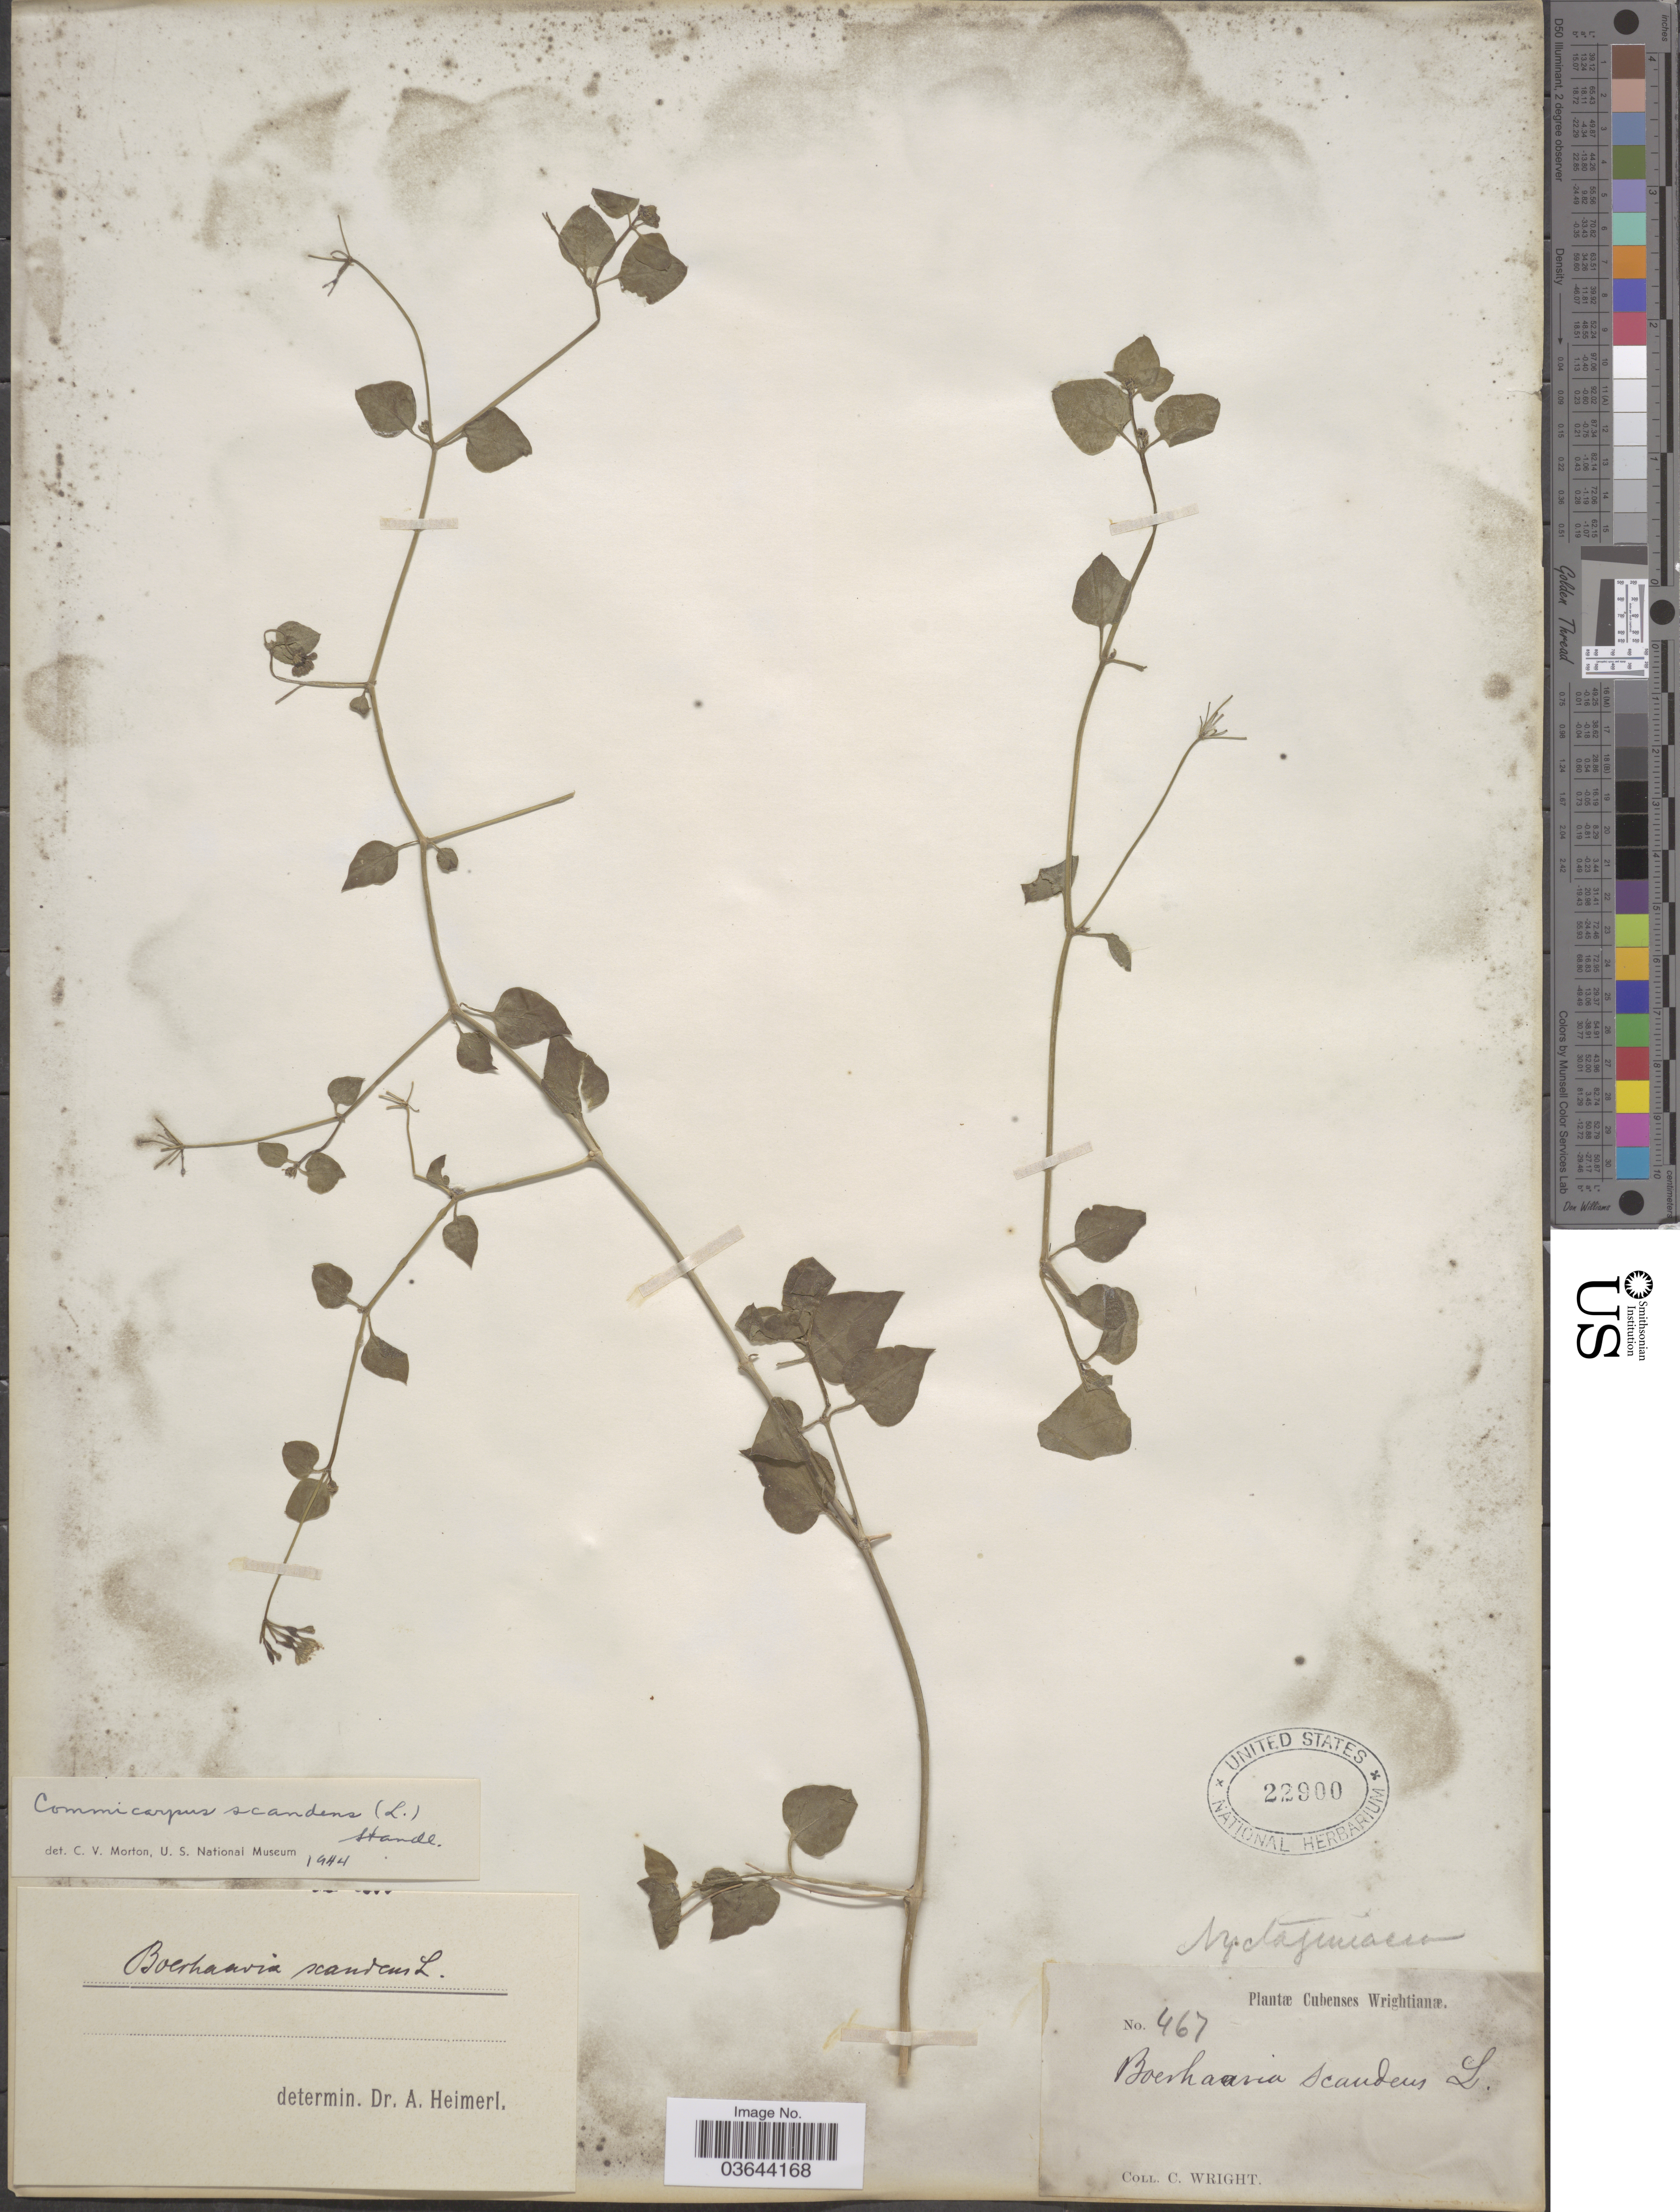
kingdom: Plantae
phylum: Tracheophyta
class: Magnoliopsida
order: Caryophyllales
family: Nyctaginaceae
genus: Commicarpus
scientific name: Commicarpus scandens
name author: (L.) Standl.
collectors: C. Wright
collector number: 467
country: Cuba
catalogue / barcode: US 22900